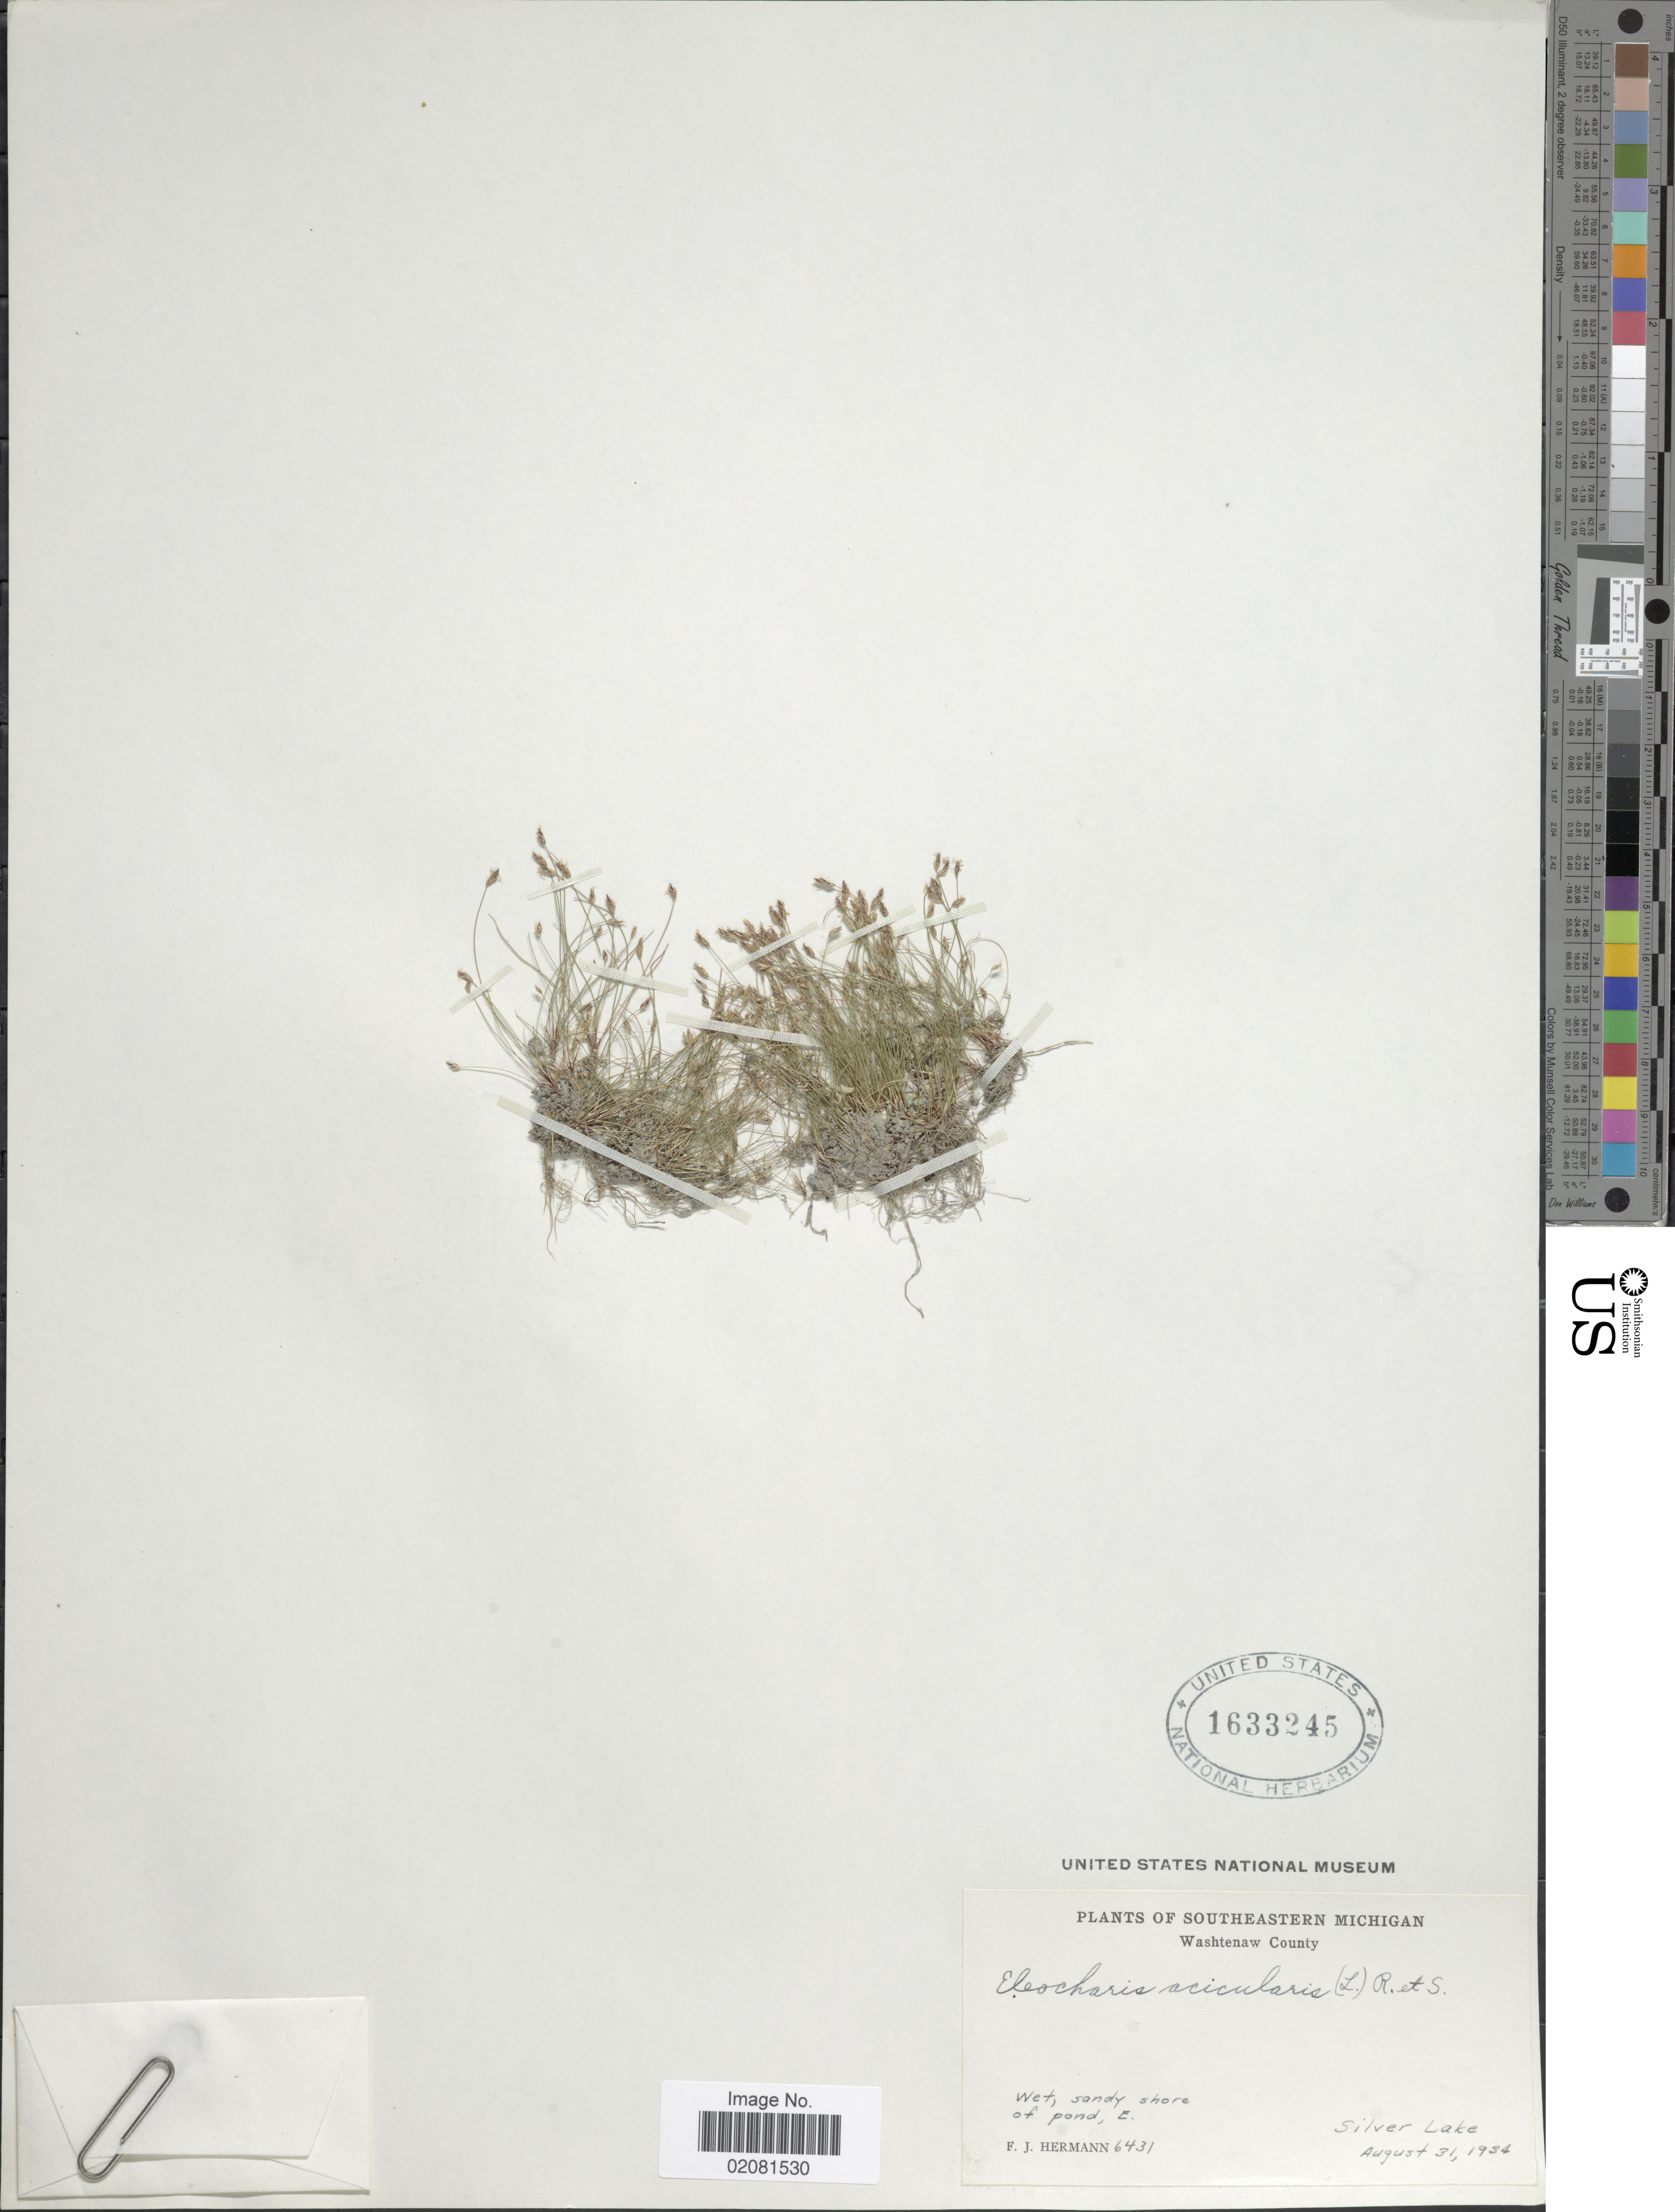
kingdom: Plantae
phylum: Tracheophyta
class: Liliopsida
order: Poales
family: Cyperaceae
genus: Eleocharis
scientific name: Eleocharis acicularis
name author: (L.) Roem. & Schult.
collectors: F. J. Hermann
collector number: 6431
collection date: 1934-08-31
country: United States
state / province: Michigan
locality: Southeastern Michigan. Washtenaw County. Silver Lake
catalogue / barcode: US 1633245